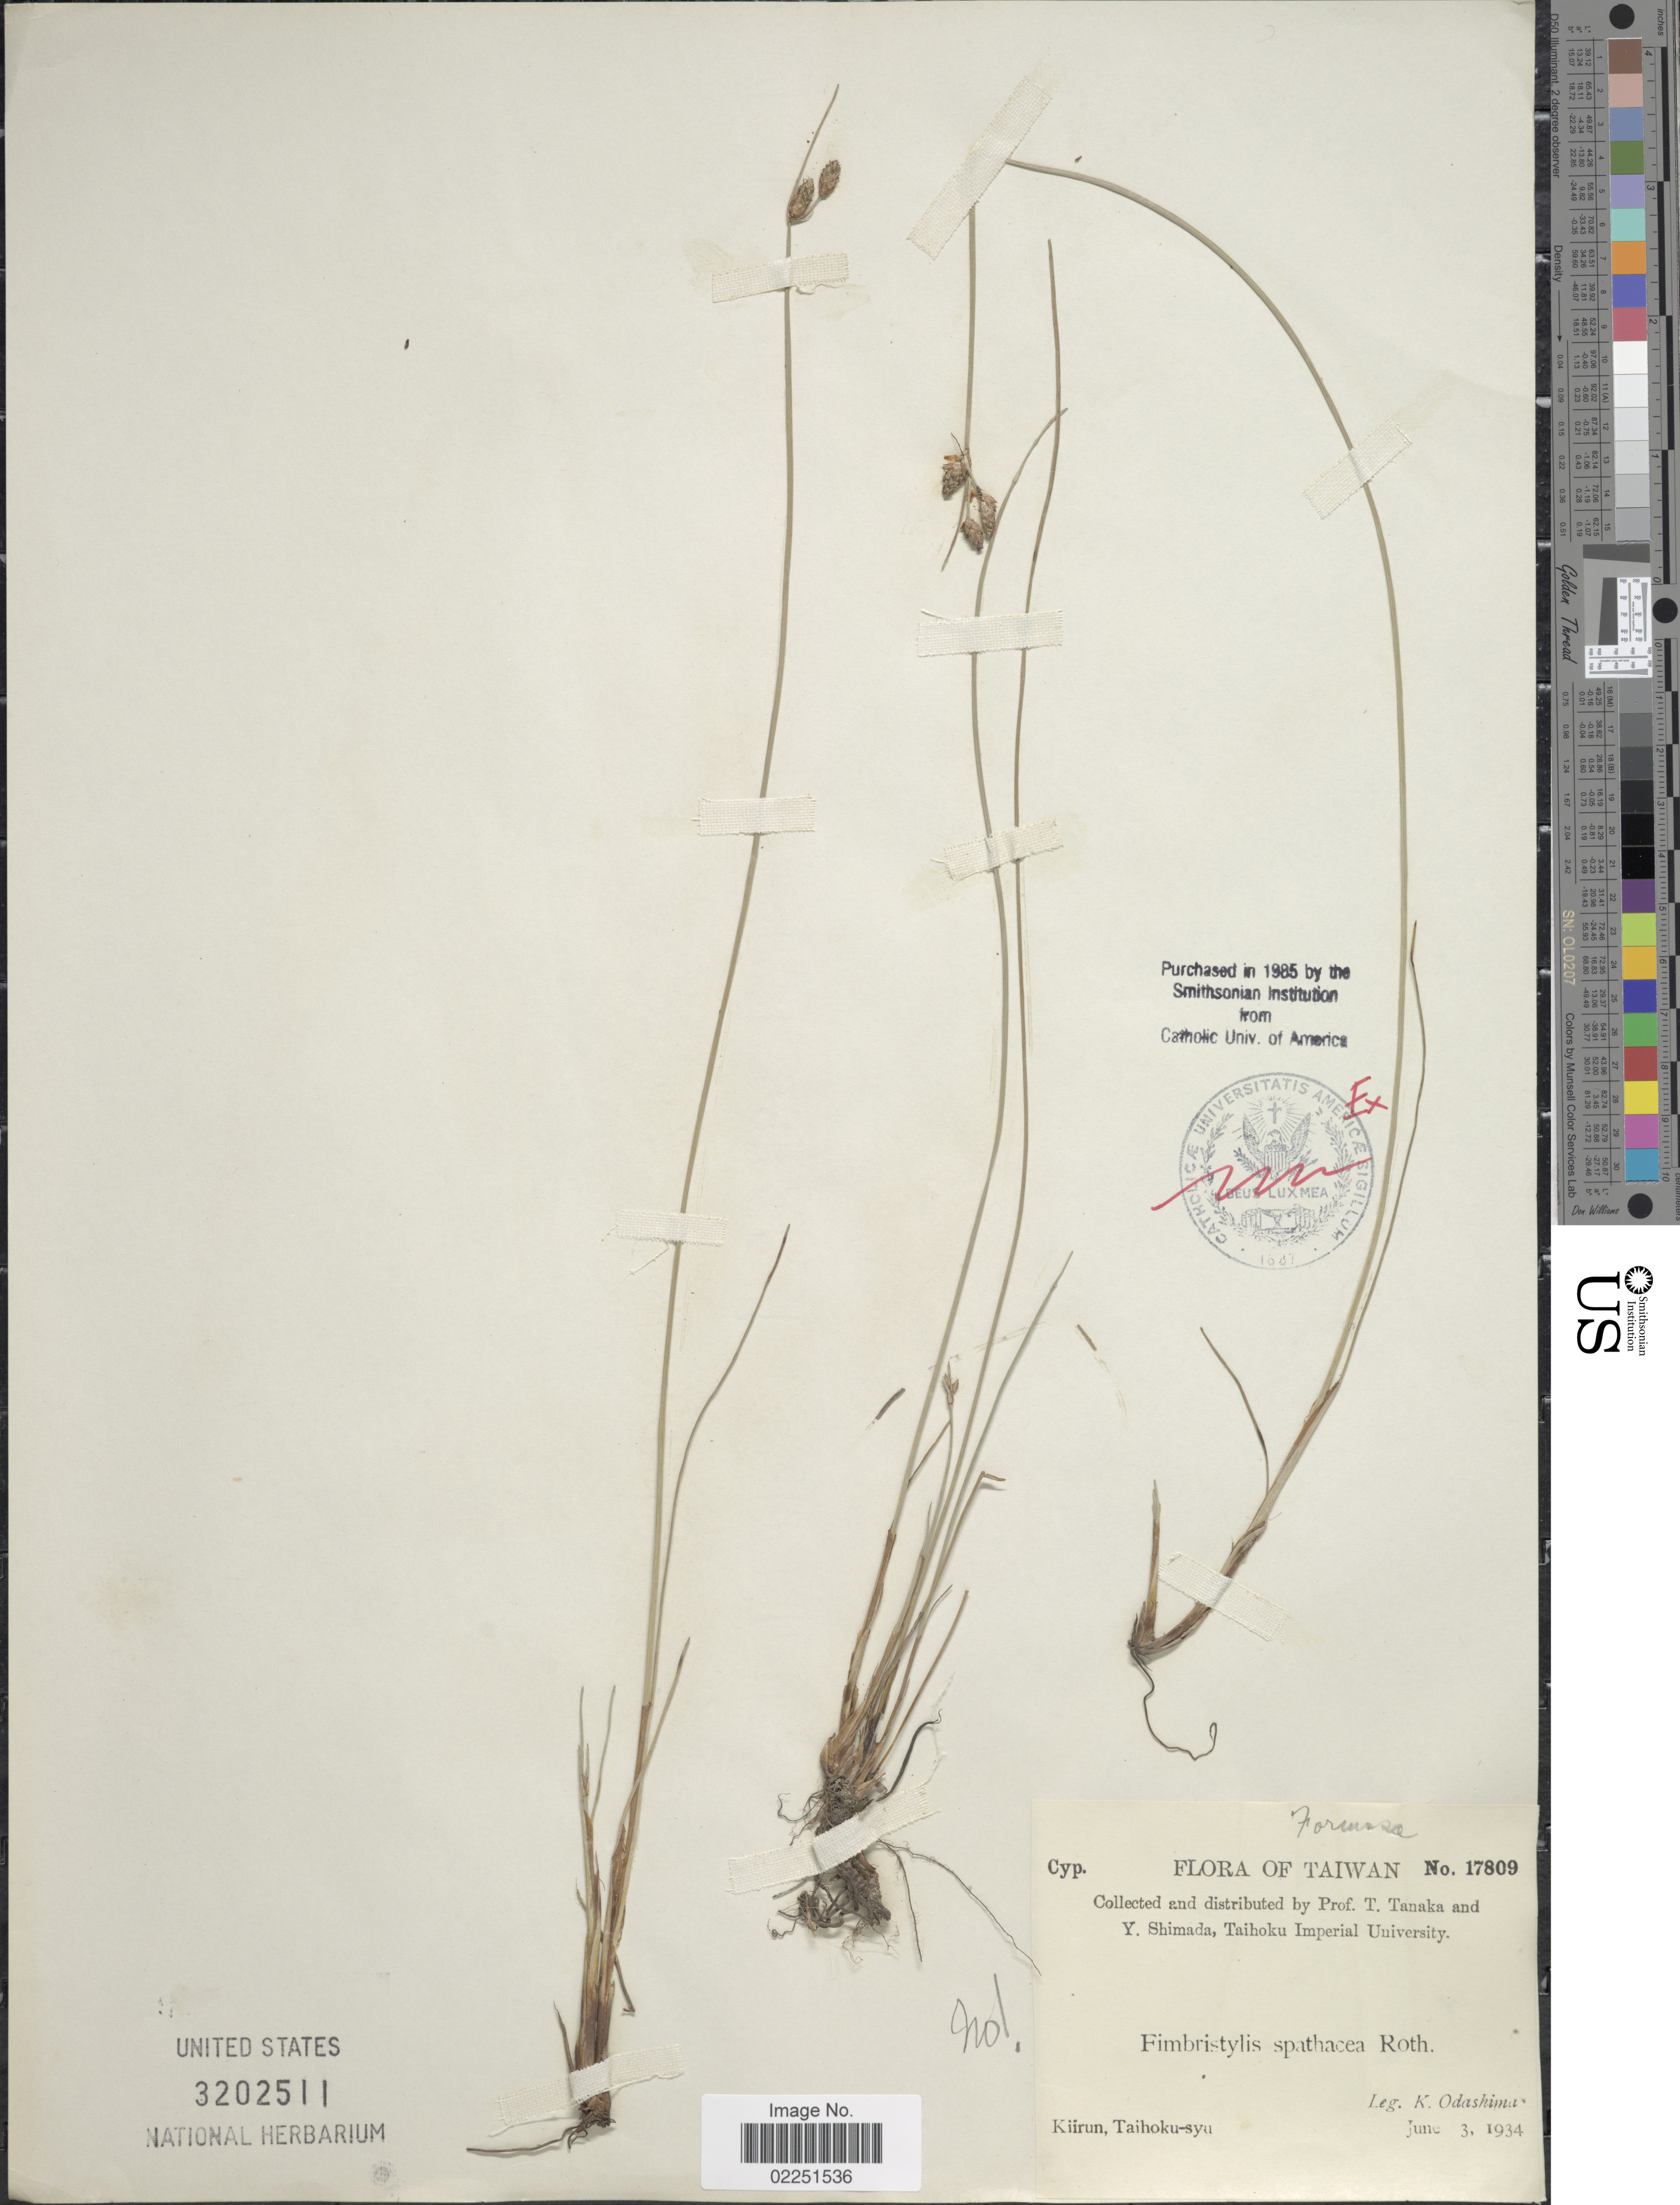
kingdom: Plantae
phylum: Tracheophyta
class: Liliopsida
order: Poales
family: Cyperaceae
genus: Fimbristylis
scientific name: Fimbristylis sp.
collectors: K. Odashima, T. Tanaka & Y. Shimada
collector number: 17809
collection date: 1934-06-03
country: Taiwan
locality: Kiirun, Taihoku-syu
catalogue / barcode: US 3202511